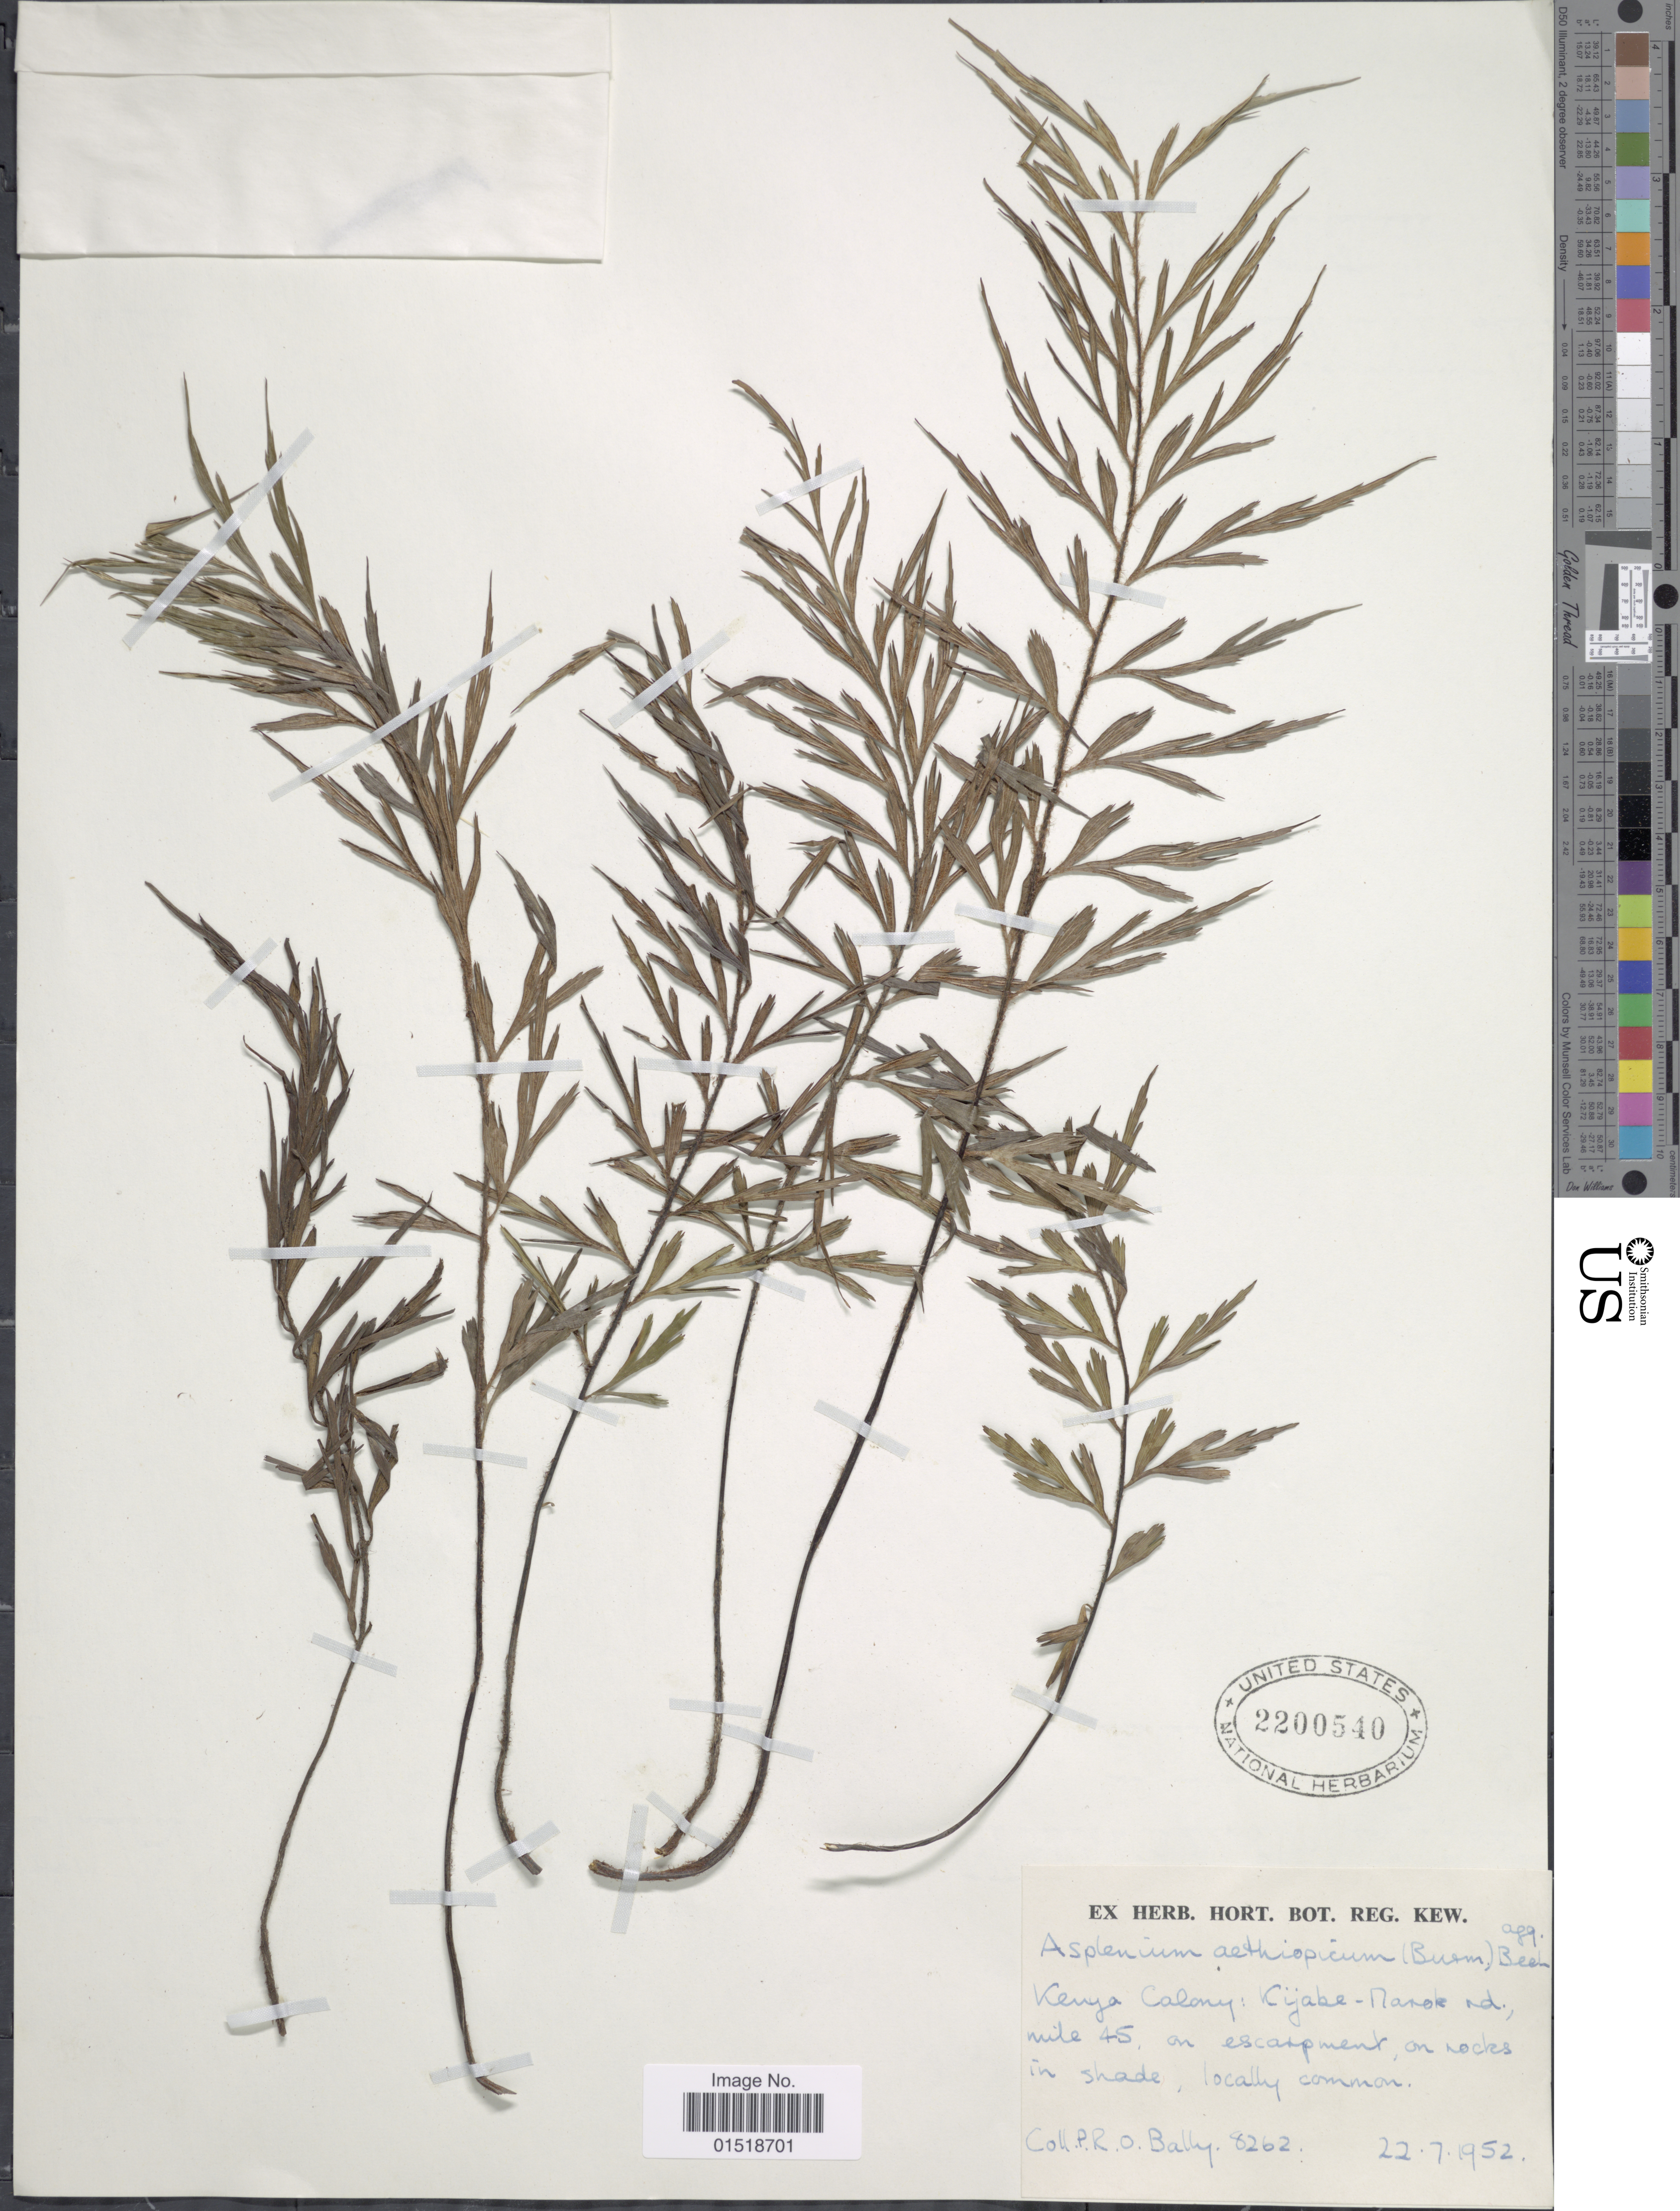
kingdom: Plantae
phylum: Tracheophyta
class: Polypodiopsida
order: Polypodiales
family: Aspleniaceae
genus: Asplenium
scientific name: Asplenium affine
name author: Sw.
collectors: P. Bally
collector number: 8262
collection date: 1952-07-22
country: Kenya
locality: Kenya Colony: Kijabe-Narok rd., mile 45.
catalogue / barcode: US 2200540